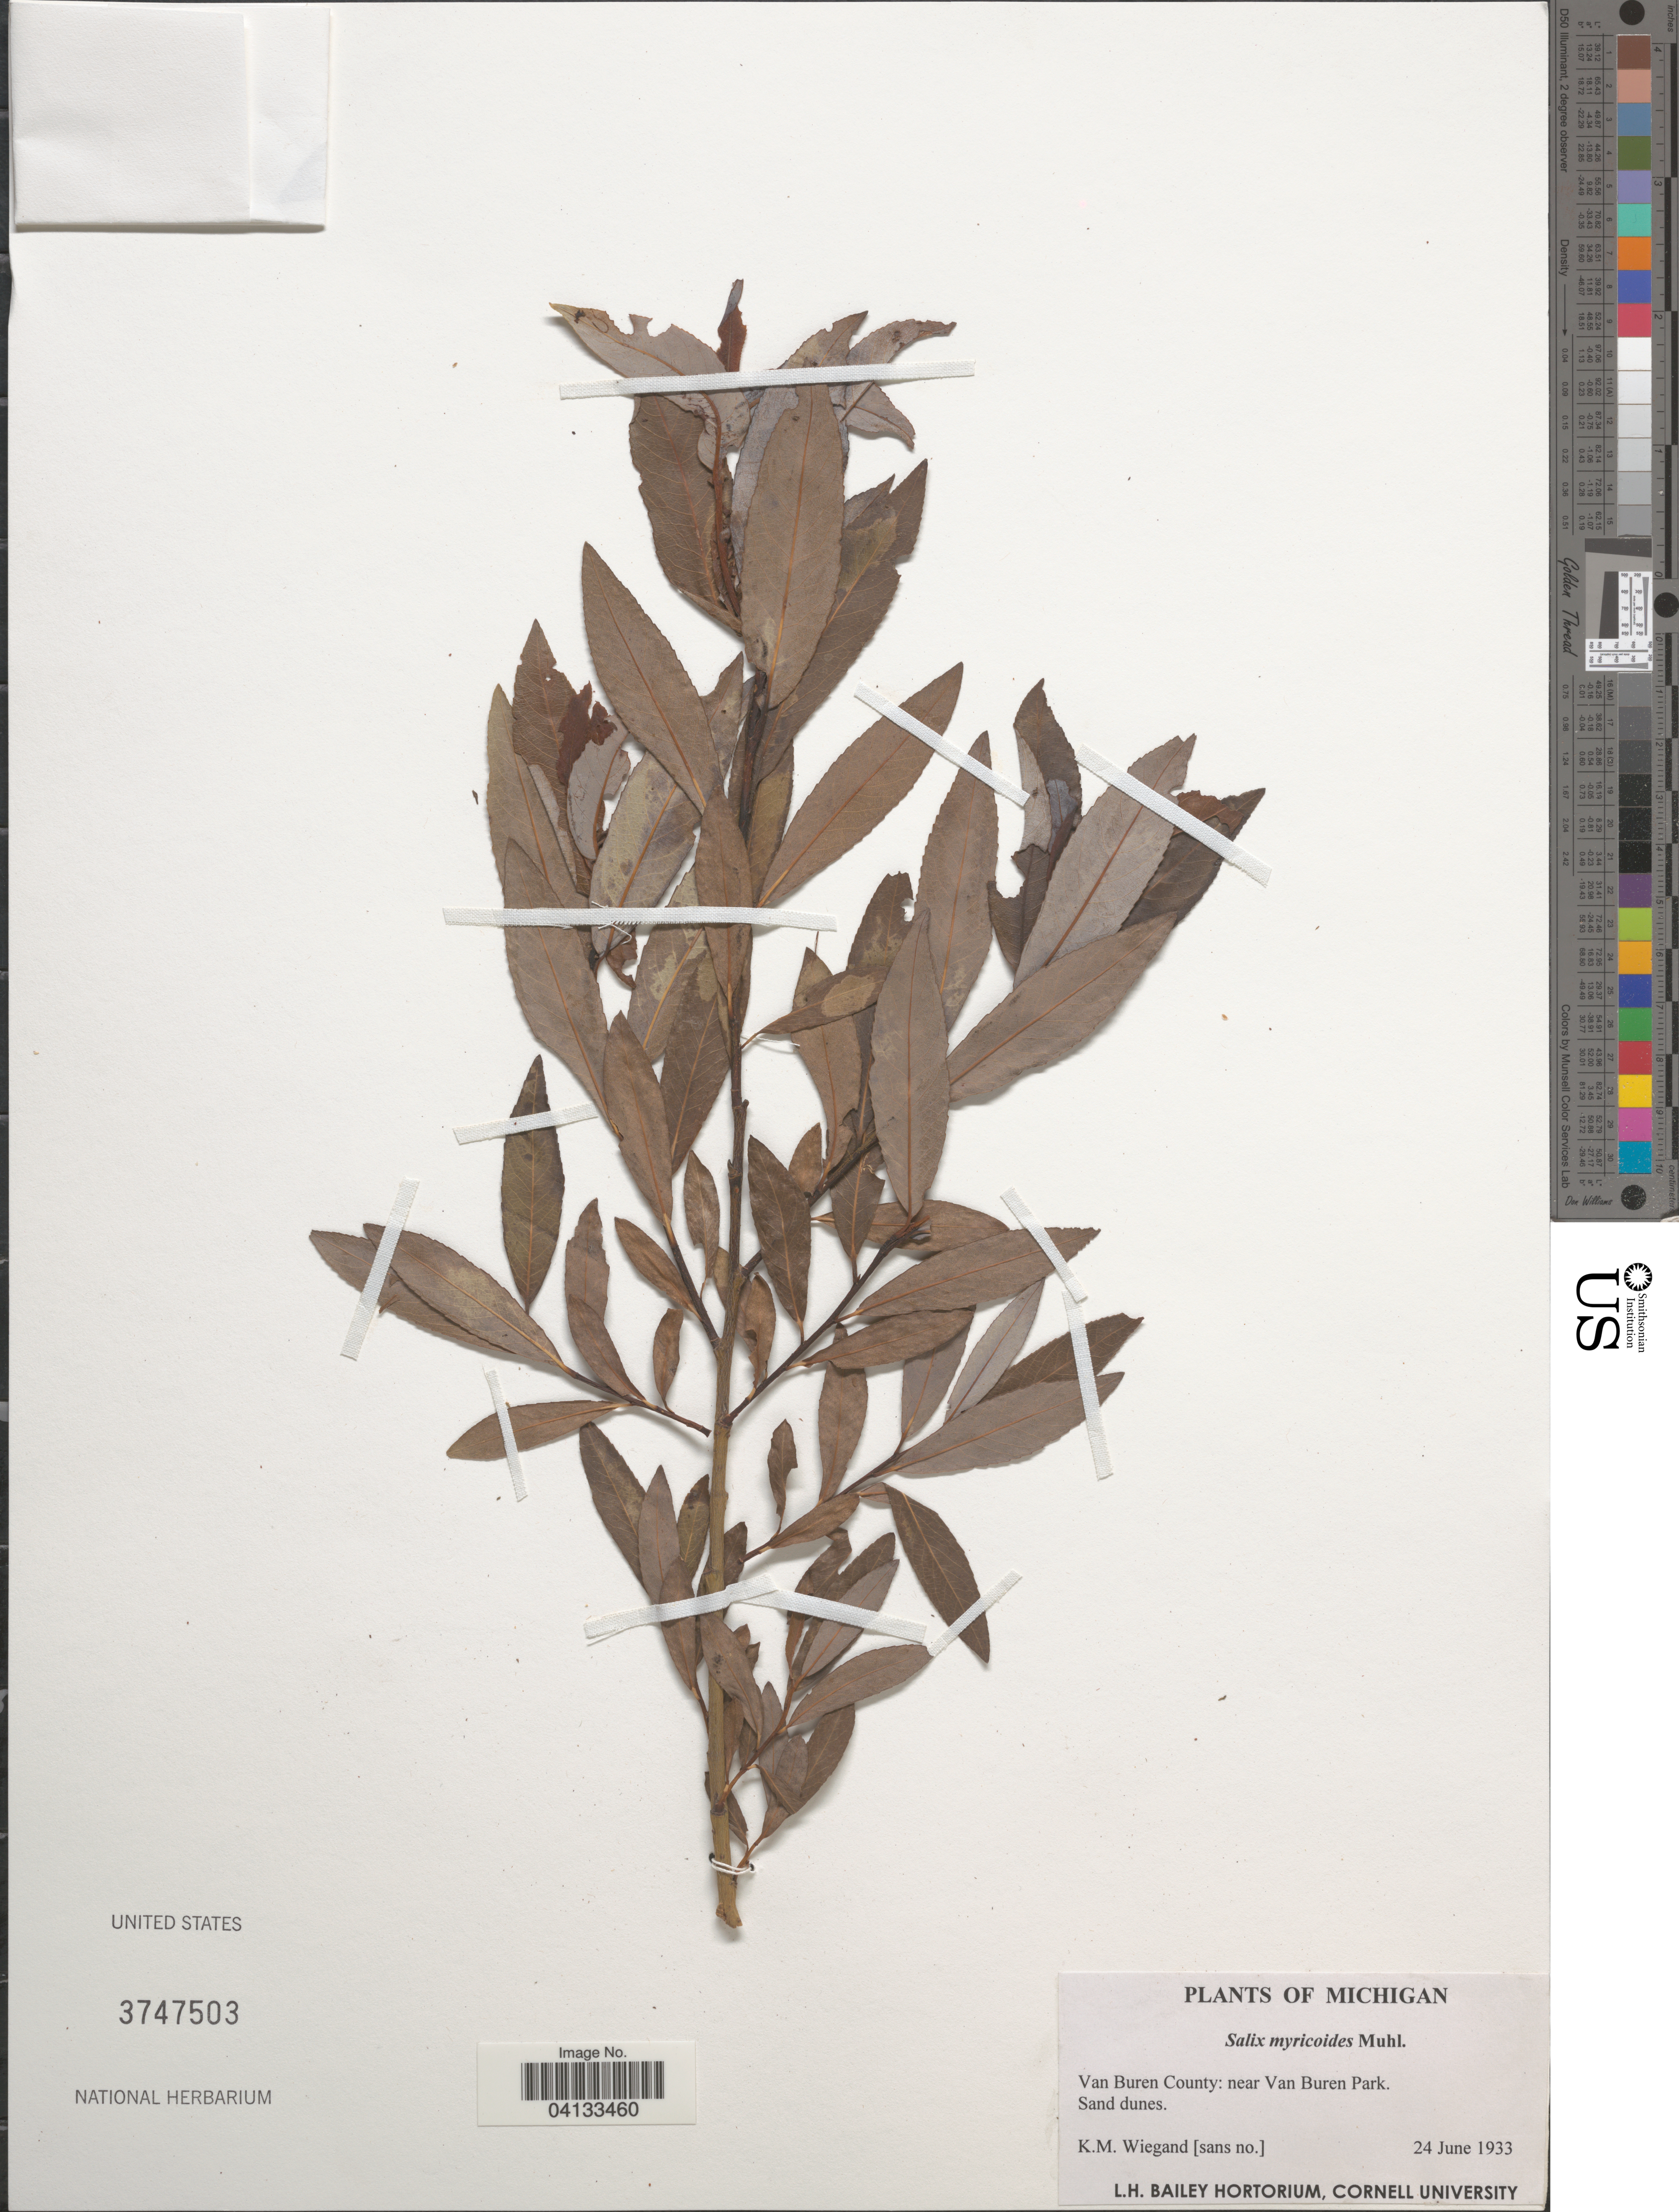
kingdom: Plantae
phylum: Tracheophyta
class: Magnoliopsida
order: Malpighiales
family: Salicaceae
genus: Salix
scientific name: Salix myricoides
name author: Muhl.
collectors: K. M. Wiegand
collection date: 1933-06-24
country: United States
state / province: Michigan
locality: Van Buren County: near Van Buren Park.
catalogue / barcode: US 3747503